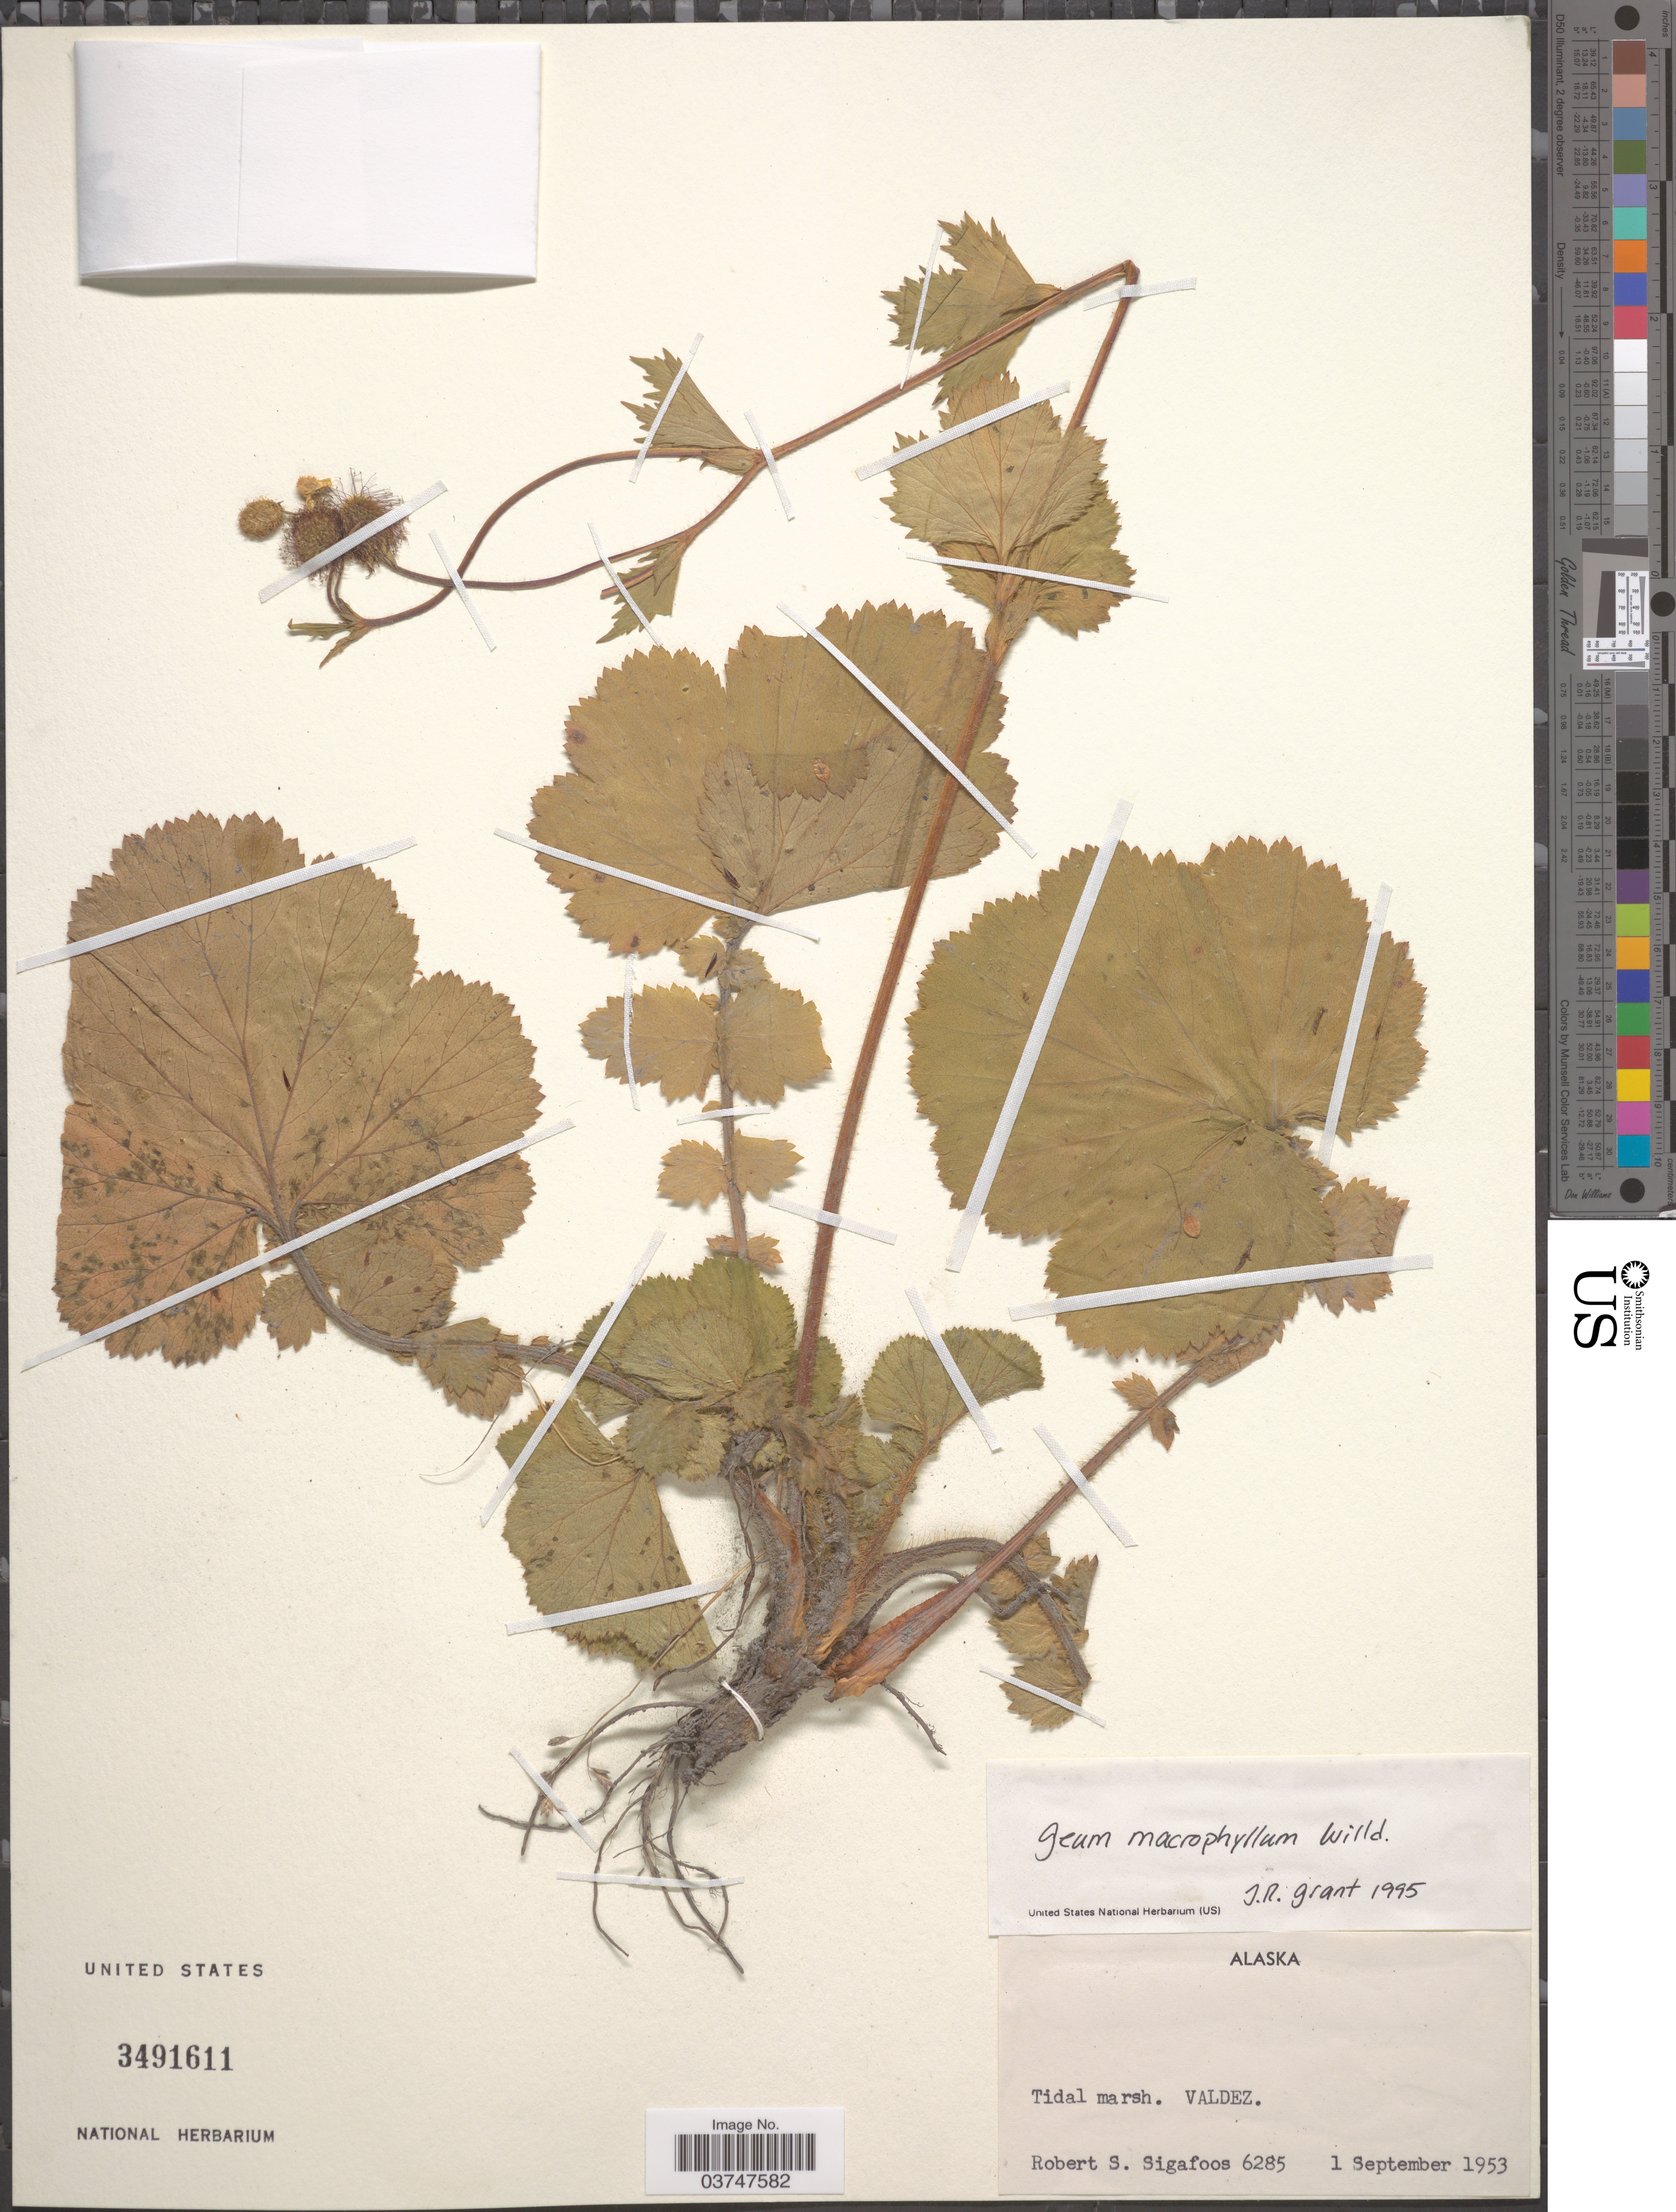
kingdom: Plantae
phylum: Tracheophyta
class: Magnoliopsida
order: Rosales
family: Rosaceae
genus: Geum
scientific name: Geum macrophyllum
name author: Willd.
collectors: R. Sigafoos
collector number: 6285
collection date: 1953-09-01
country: United States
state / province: Alaska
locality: Tidal marsh, Valdez.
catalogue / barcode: US 3491611